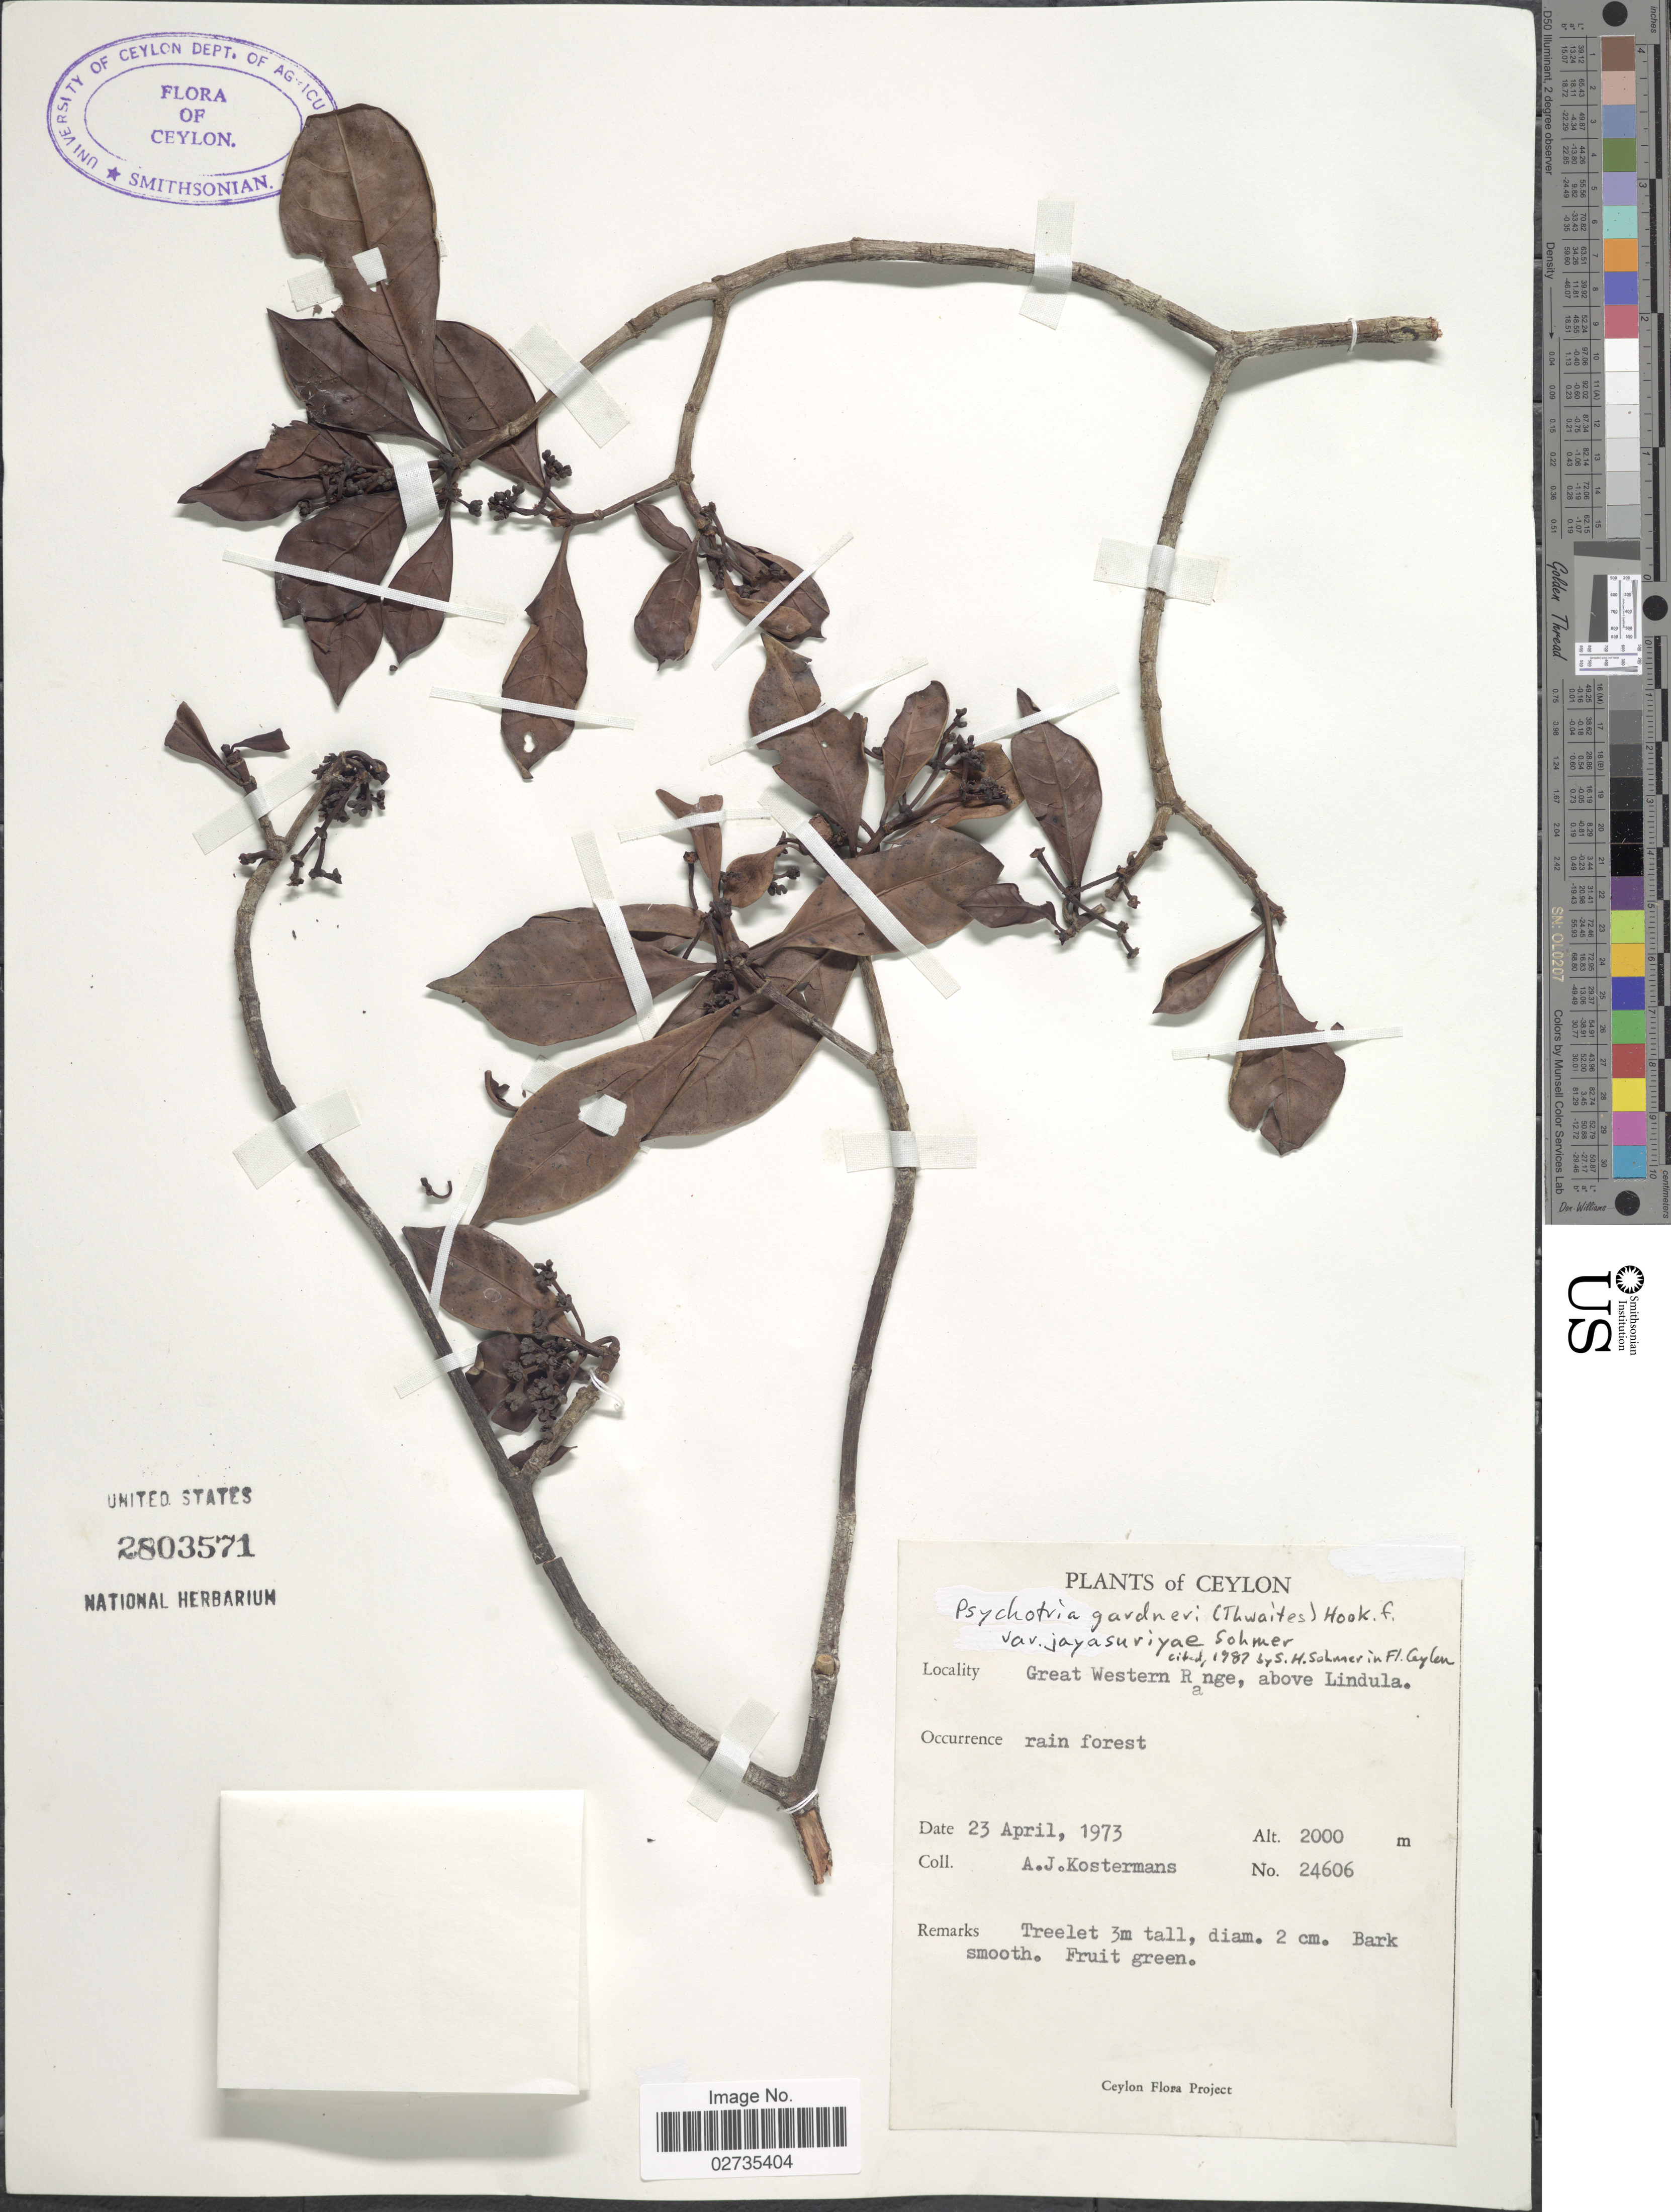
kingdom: Plantae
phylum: Tracheophyta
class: Magnoliopsida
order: Gentianales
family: Rubiaceae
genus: Psychotria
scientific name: Psychotria gardneri var. jayasuriyae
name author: Sohmer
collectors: A. J. G. Kostermans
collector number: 24606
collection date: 1973-04-23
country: Sri Lanka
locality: Ceylon. Great Western Range, above Lindula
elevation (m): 2000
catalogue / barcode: US 2803571